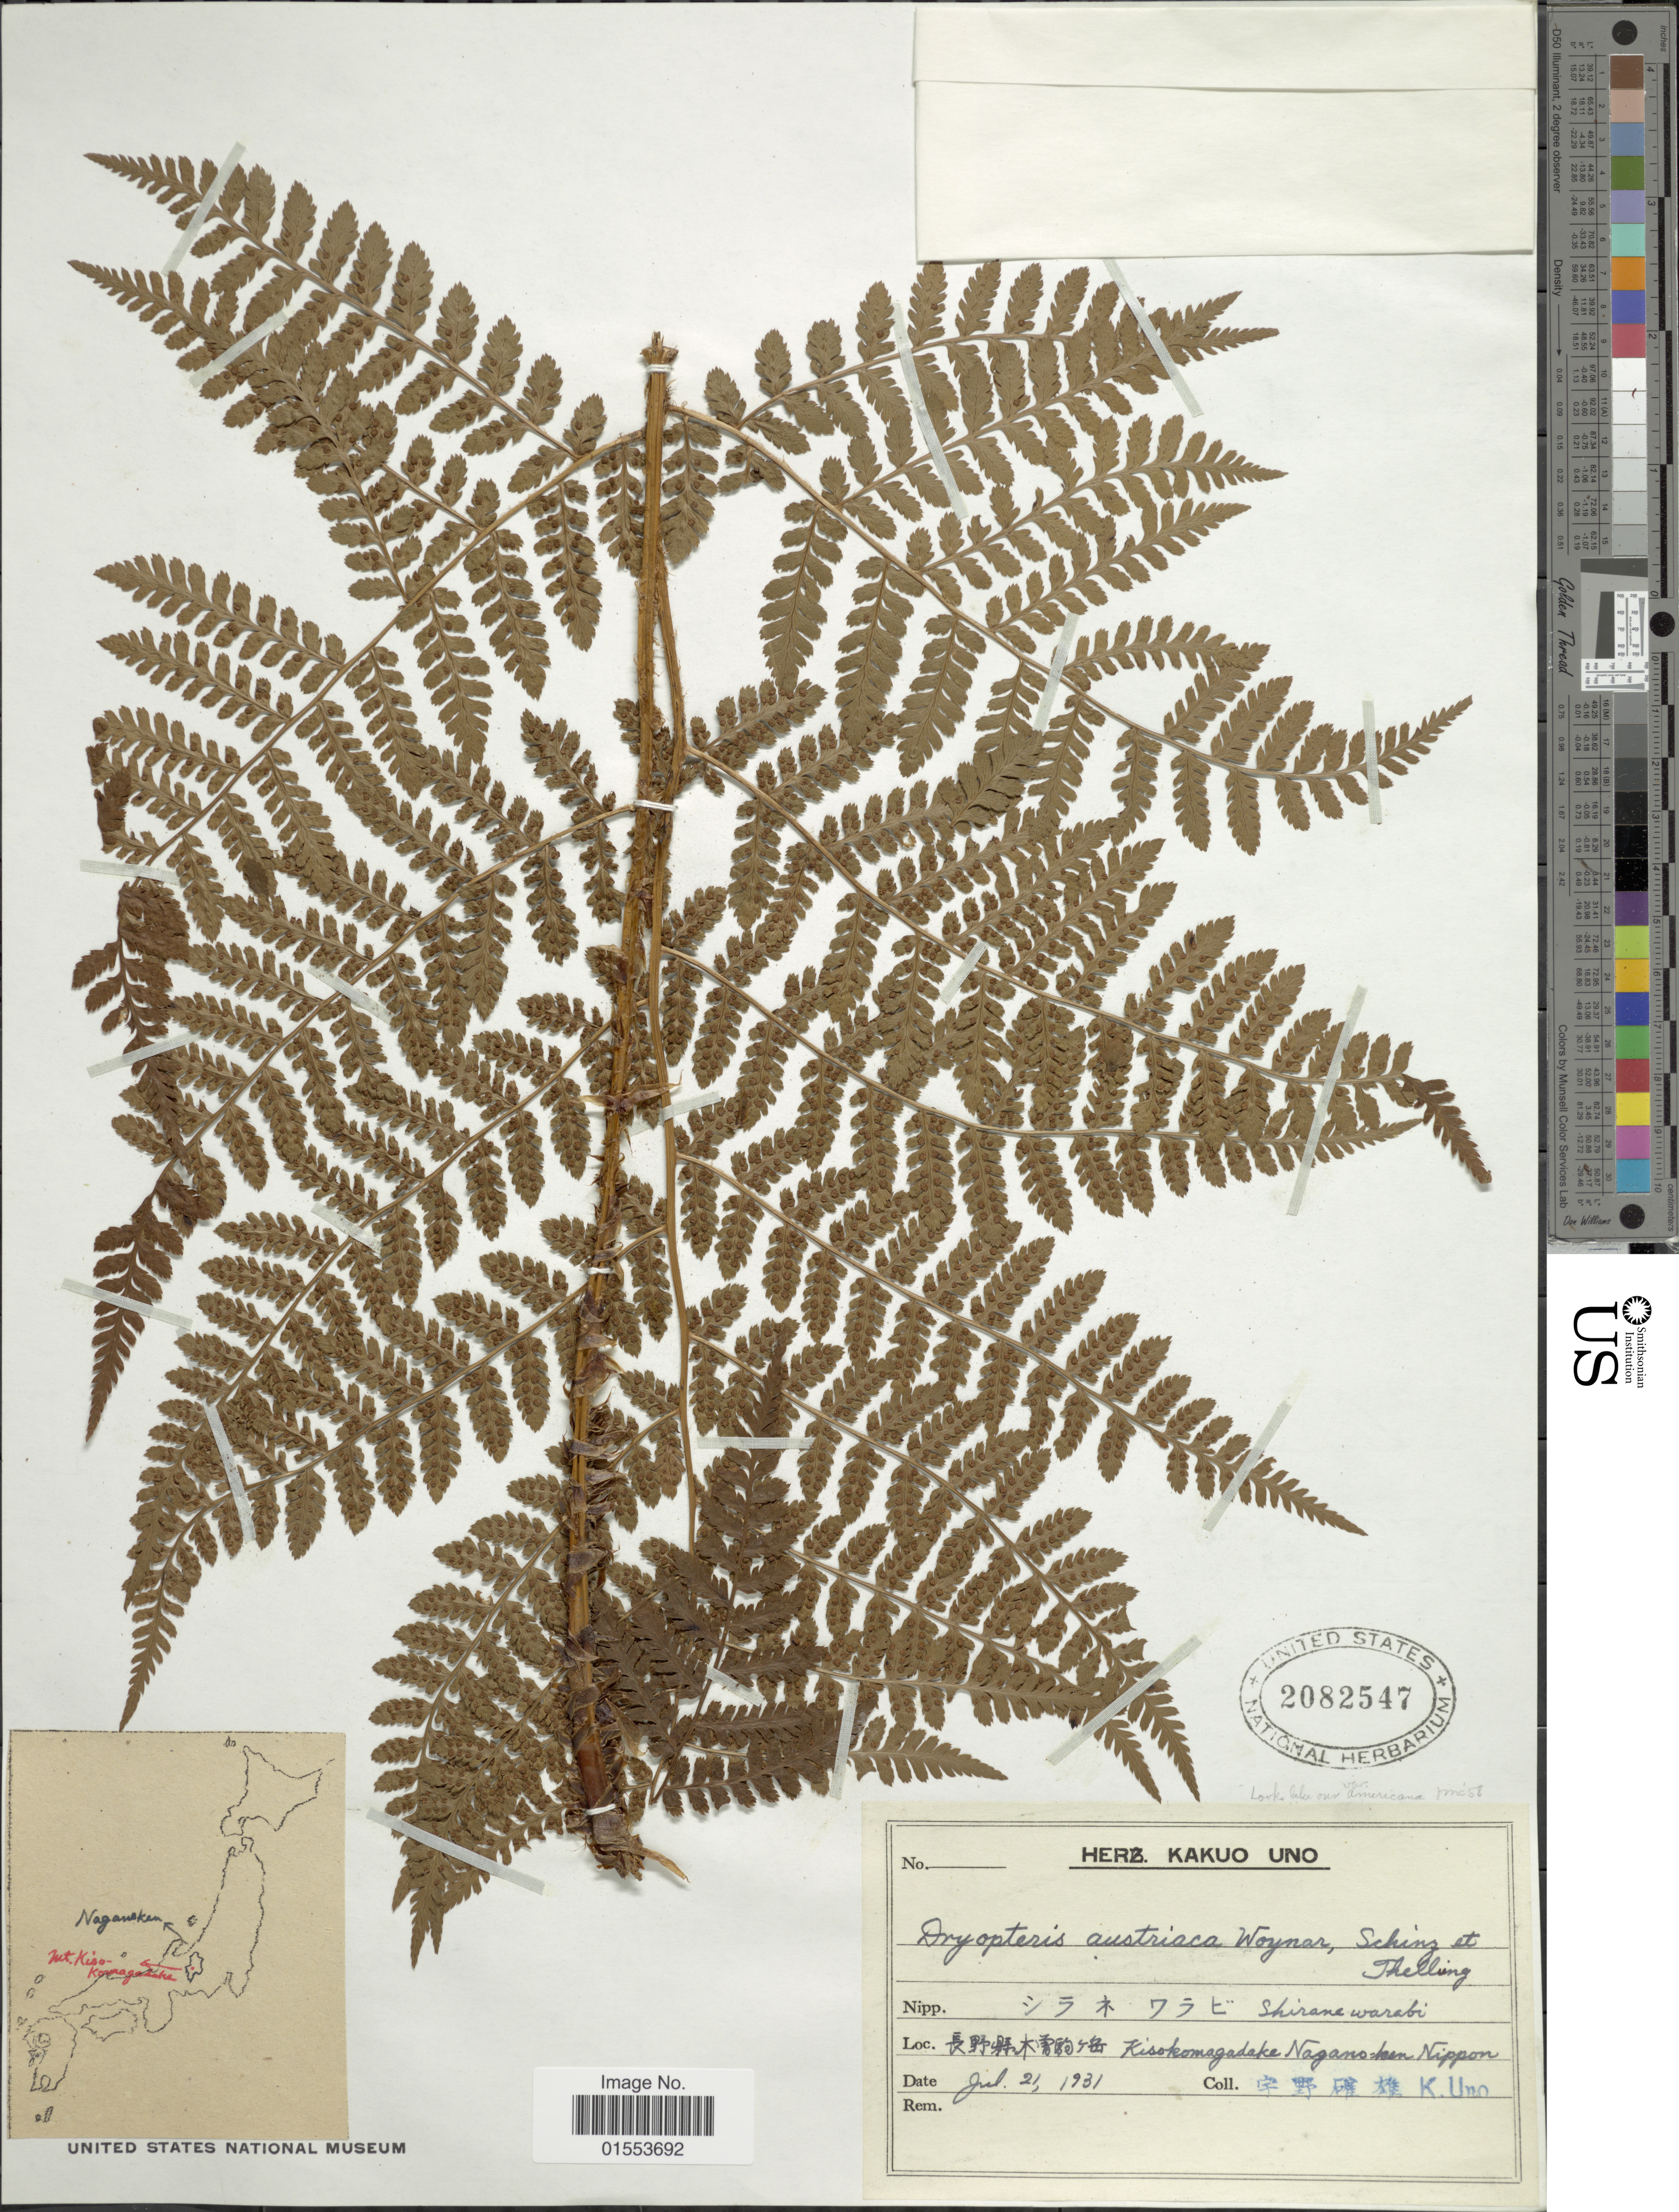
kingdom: Plantae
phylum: Tracheophyta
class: Polypodiopsida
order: Polypodiales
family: Dryopteridaceae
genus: Dryopteris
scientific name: Dryopteris austriaca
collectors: K. Uno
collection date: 1931-07-21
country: Japan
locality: Kisokomagadake Nagano-ken Nippon.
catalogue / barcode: US 2082547